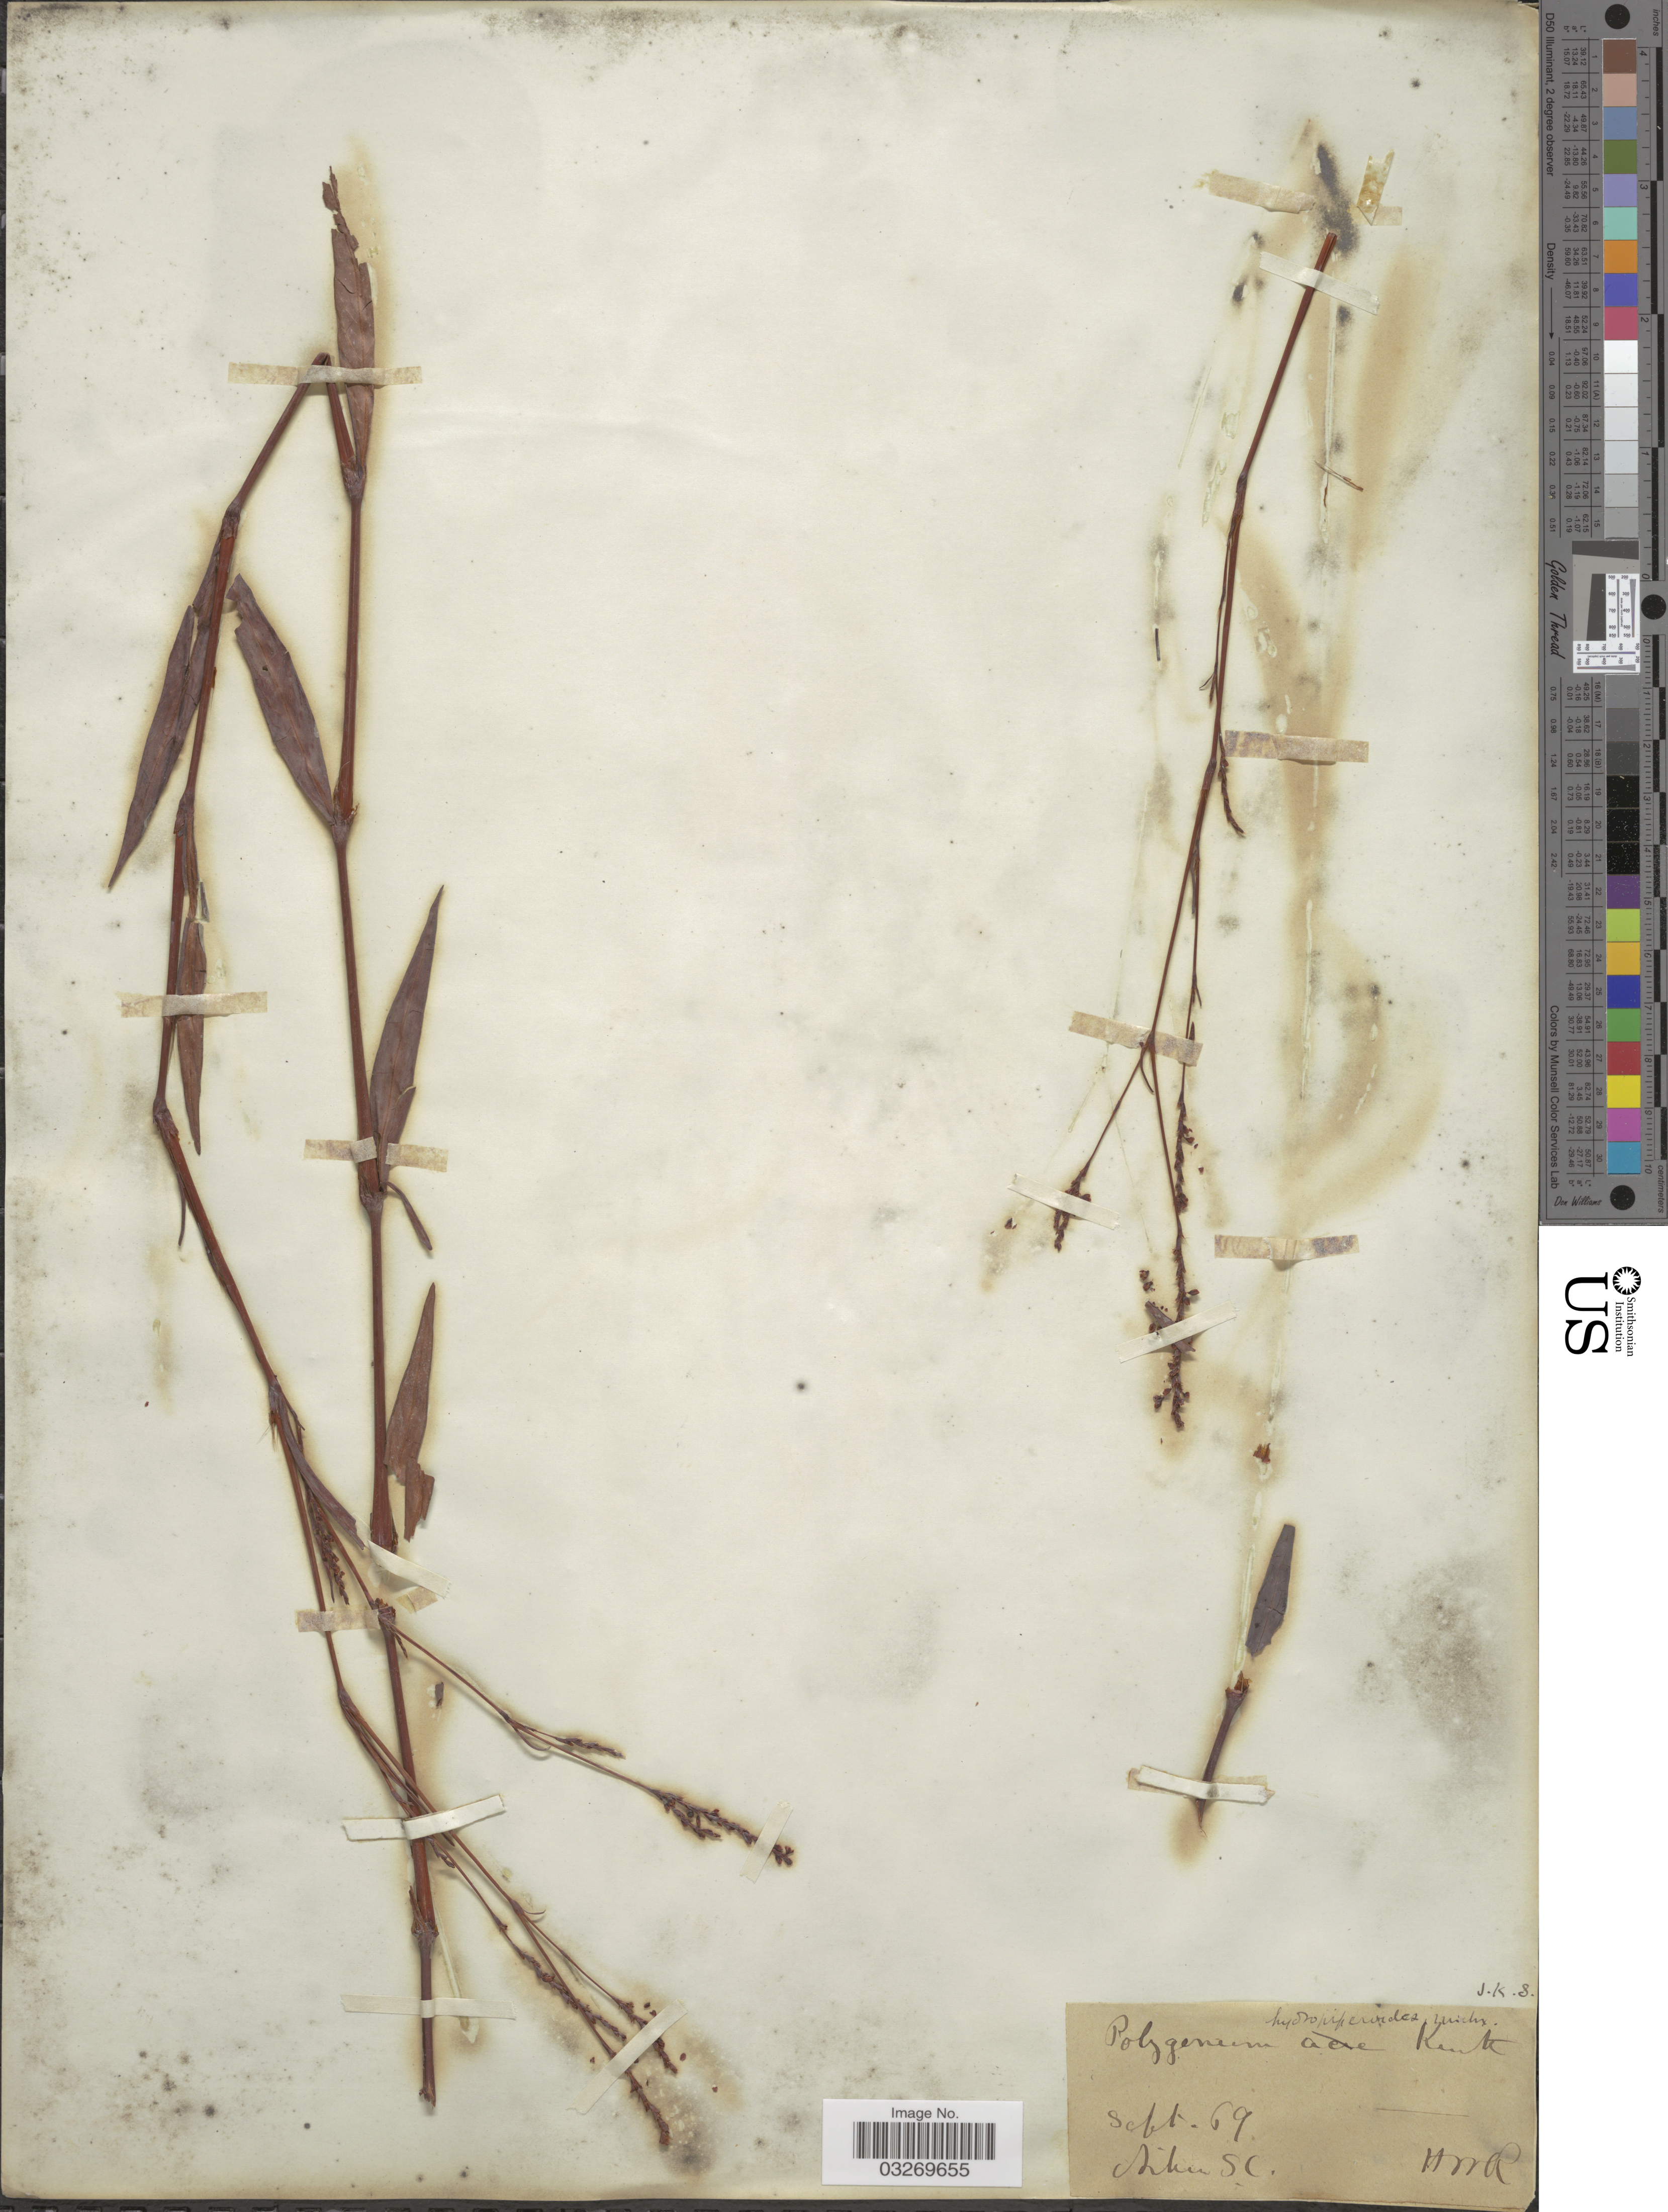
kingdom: Plantae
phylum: Tracheophyta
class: Magnoliopsida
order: Caryophyllales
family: Polygonaceae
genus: Persicaria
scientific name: Persicaria hydropiperoides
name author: (Michx.) Small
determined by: Atha, D. E.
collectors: H. S. R.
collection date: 1869-09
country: United States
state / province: South Carolina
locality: Aiken.